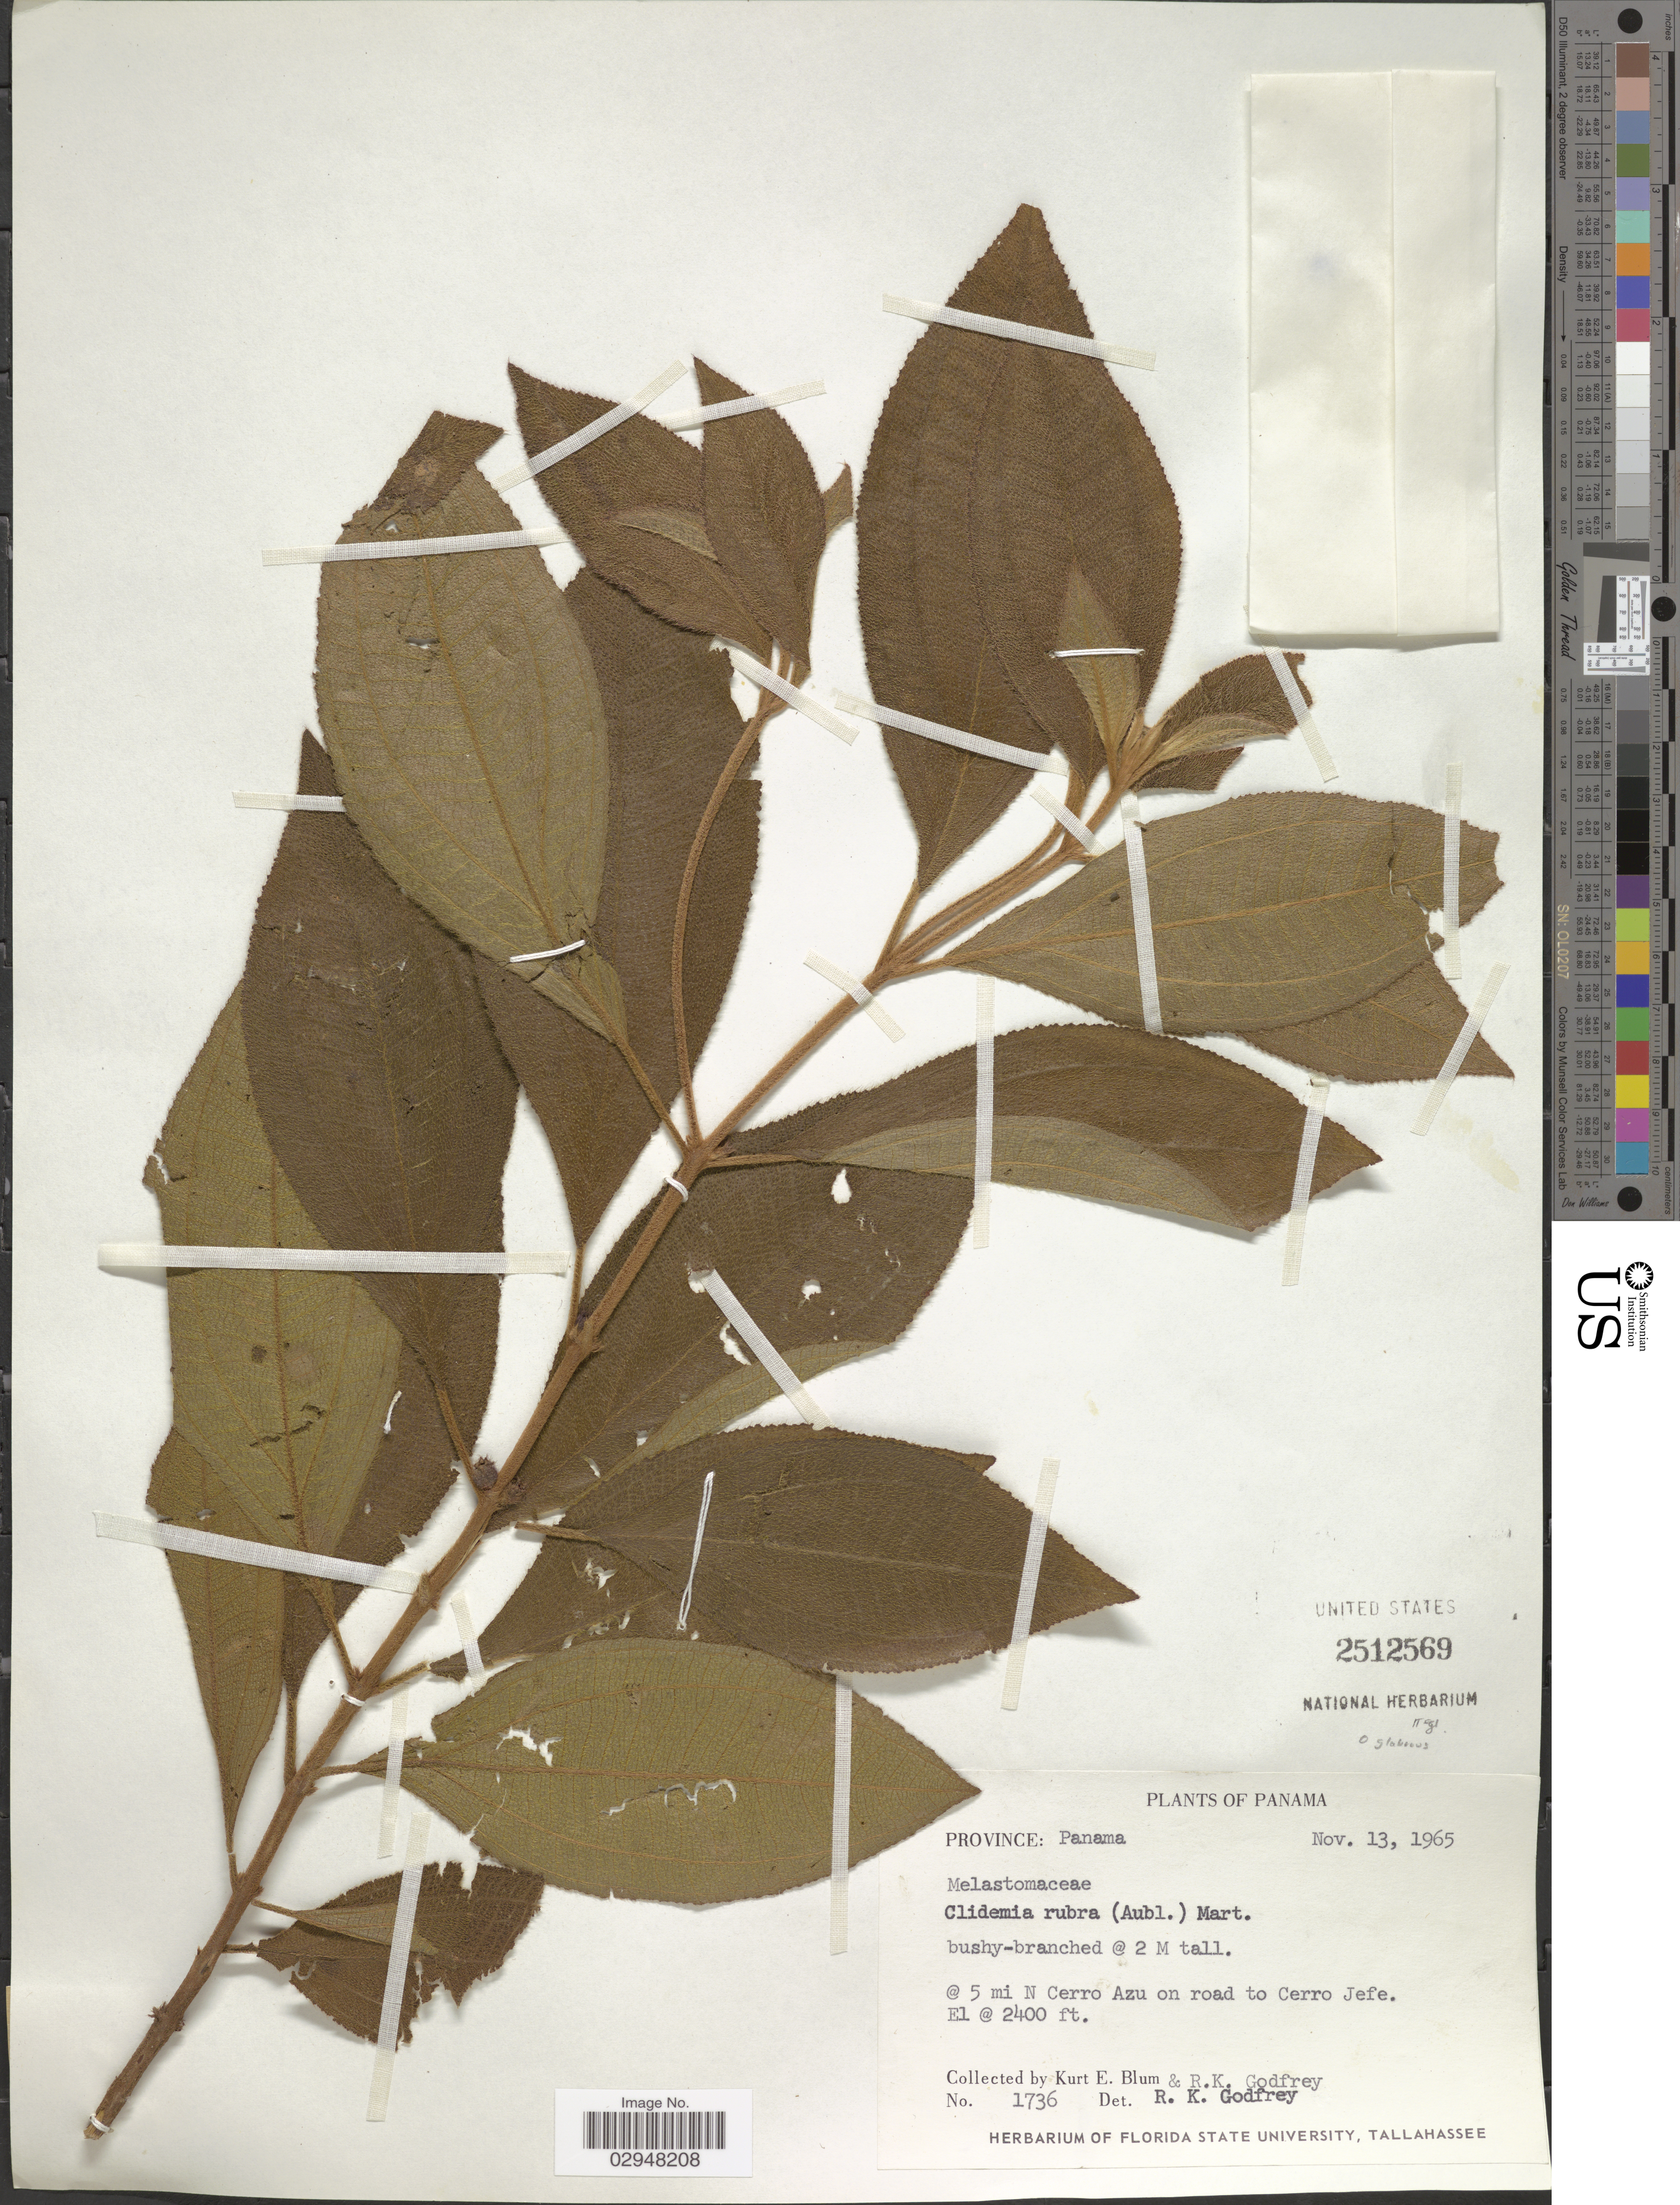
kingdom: Plantae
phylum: Tracheophyta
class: Magnoliopsida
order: Myrtales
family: Melastomataceae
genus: Clidemia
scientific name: Clidemia rubra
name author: (Aubl.) Mart.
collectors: K. E. Blum & R. K. Godfrey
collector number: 1736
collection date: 1965-11-13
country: Panama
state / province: Panamá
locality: @ 5 mi N Cerro Azu on road to Cerro Jefe.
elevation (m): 732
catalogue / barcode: US 2512569